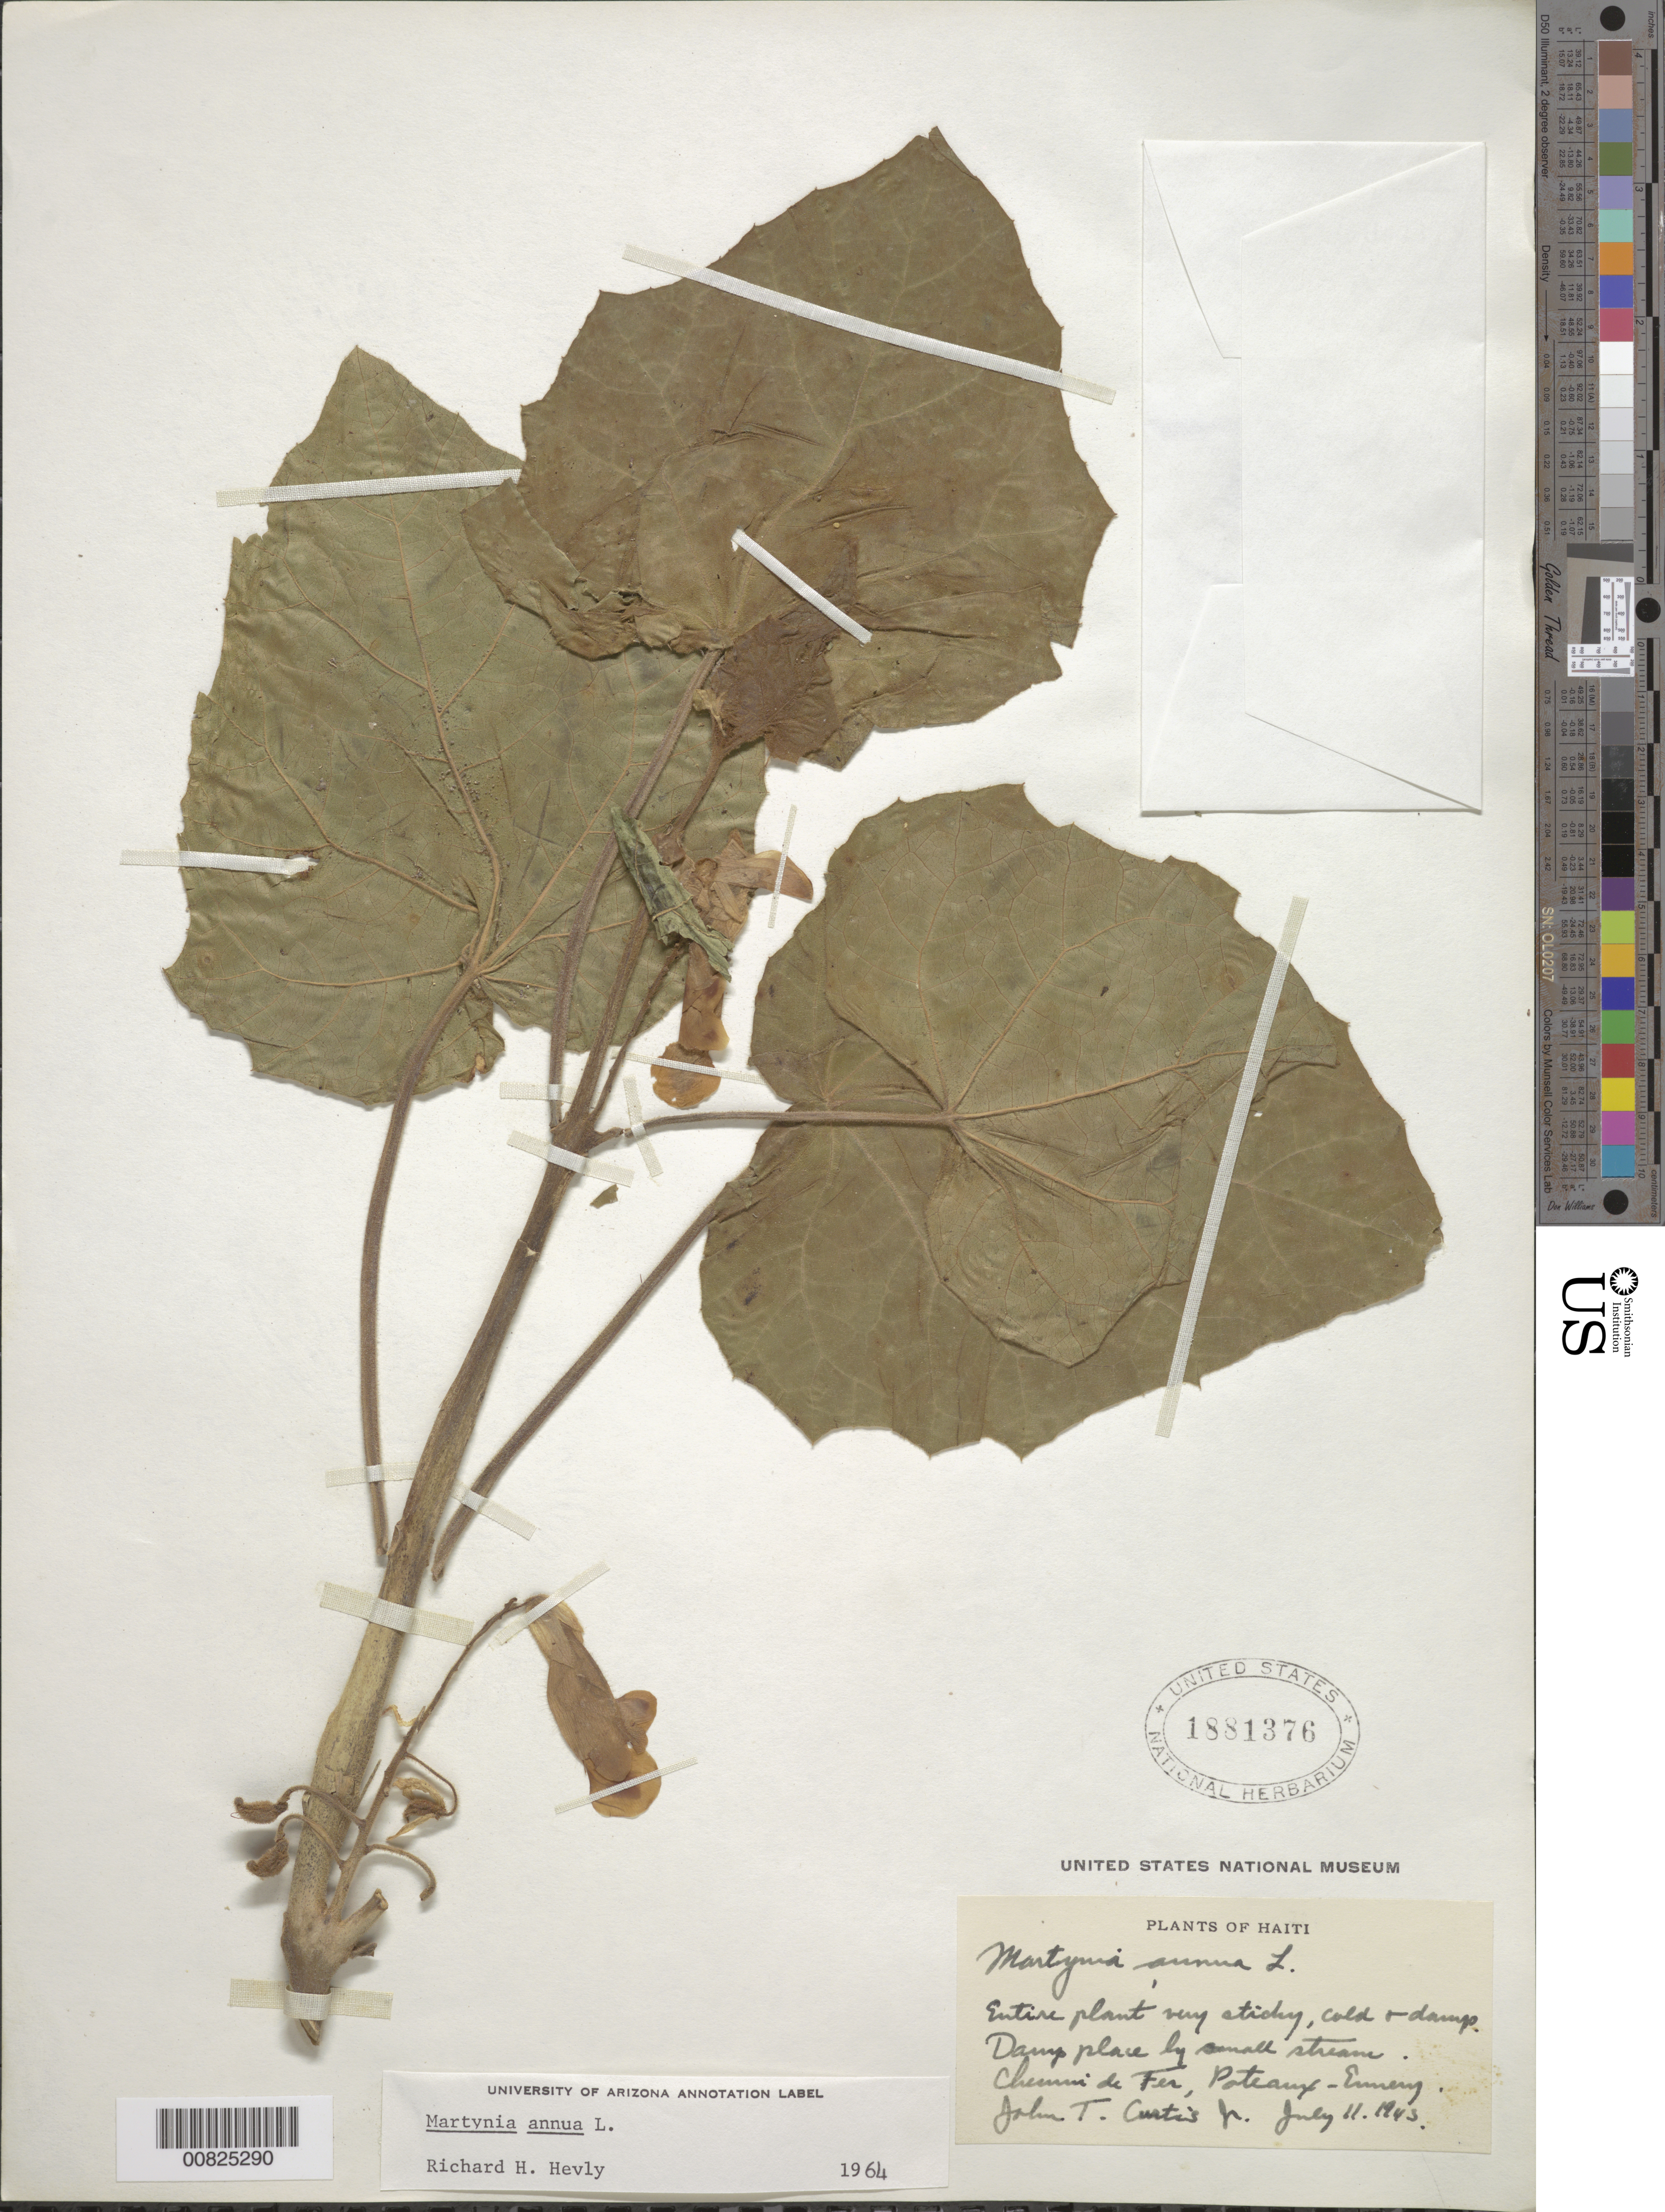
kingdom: Plantae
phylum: Tracheophyta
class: Magnoliopsida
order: Lamiales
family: Martyniaceae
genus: Martynia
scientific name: Martynia annua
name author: L.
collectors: J. Curtis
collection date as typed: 11 Jul 1943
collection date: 1943-07-11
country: Haiti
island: Hispaniola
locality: Chesmin de Fler, Poteaux-Ennery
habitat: Damp place by small stream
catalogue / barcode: US 1881376